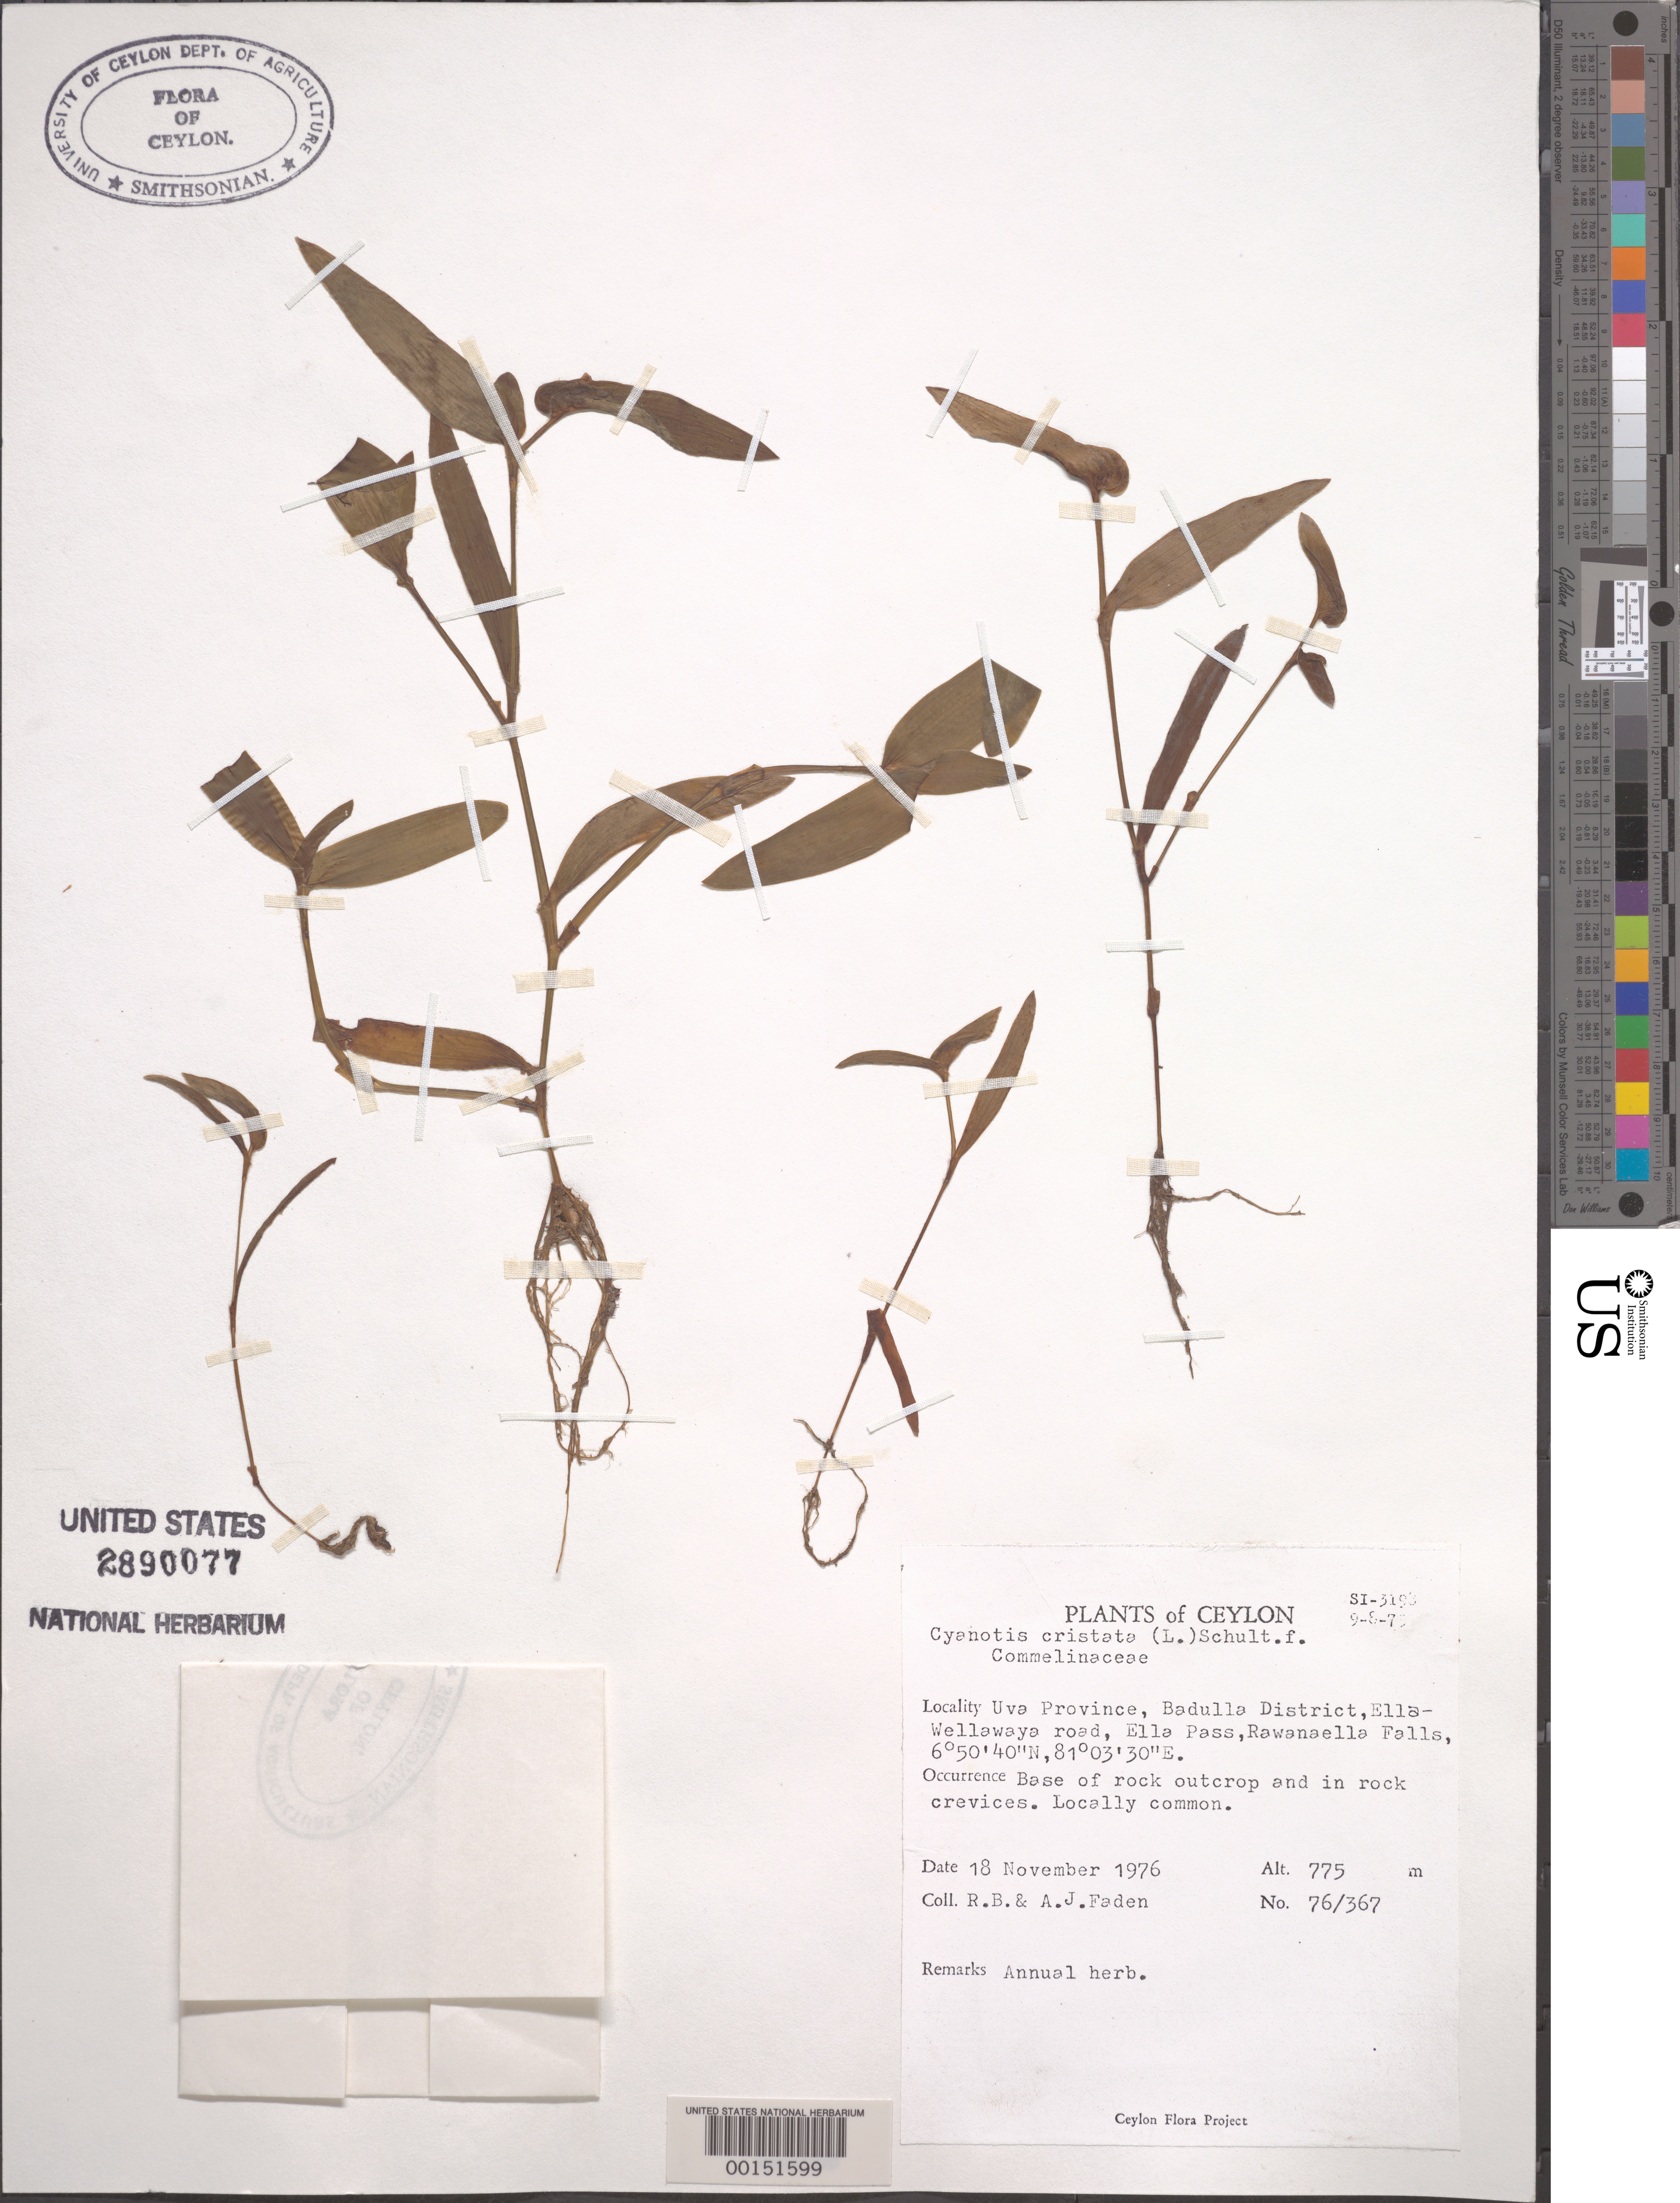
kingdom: Plantae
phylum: Tracheophyta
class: Liliopsida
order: Commelinales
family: Commelinaceae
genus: Cyanotis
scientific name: Cyanotis cristata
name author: (L.) D. Don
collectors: R. B. Faden & A. J. Faden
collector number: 76/367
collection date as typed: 18 Nov 1976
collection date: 1976-11-18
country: Sri Lanka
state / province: Uva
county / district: Badulla Dist.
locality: Ella pass, rawangella falls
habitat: Crevices; base of rock outcrop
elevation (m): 775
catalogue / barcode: US 2890077